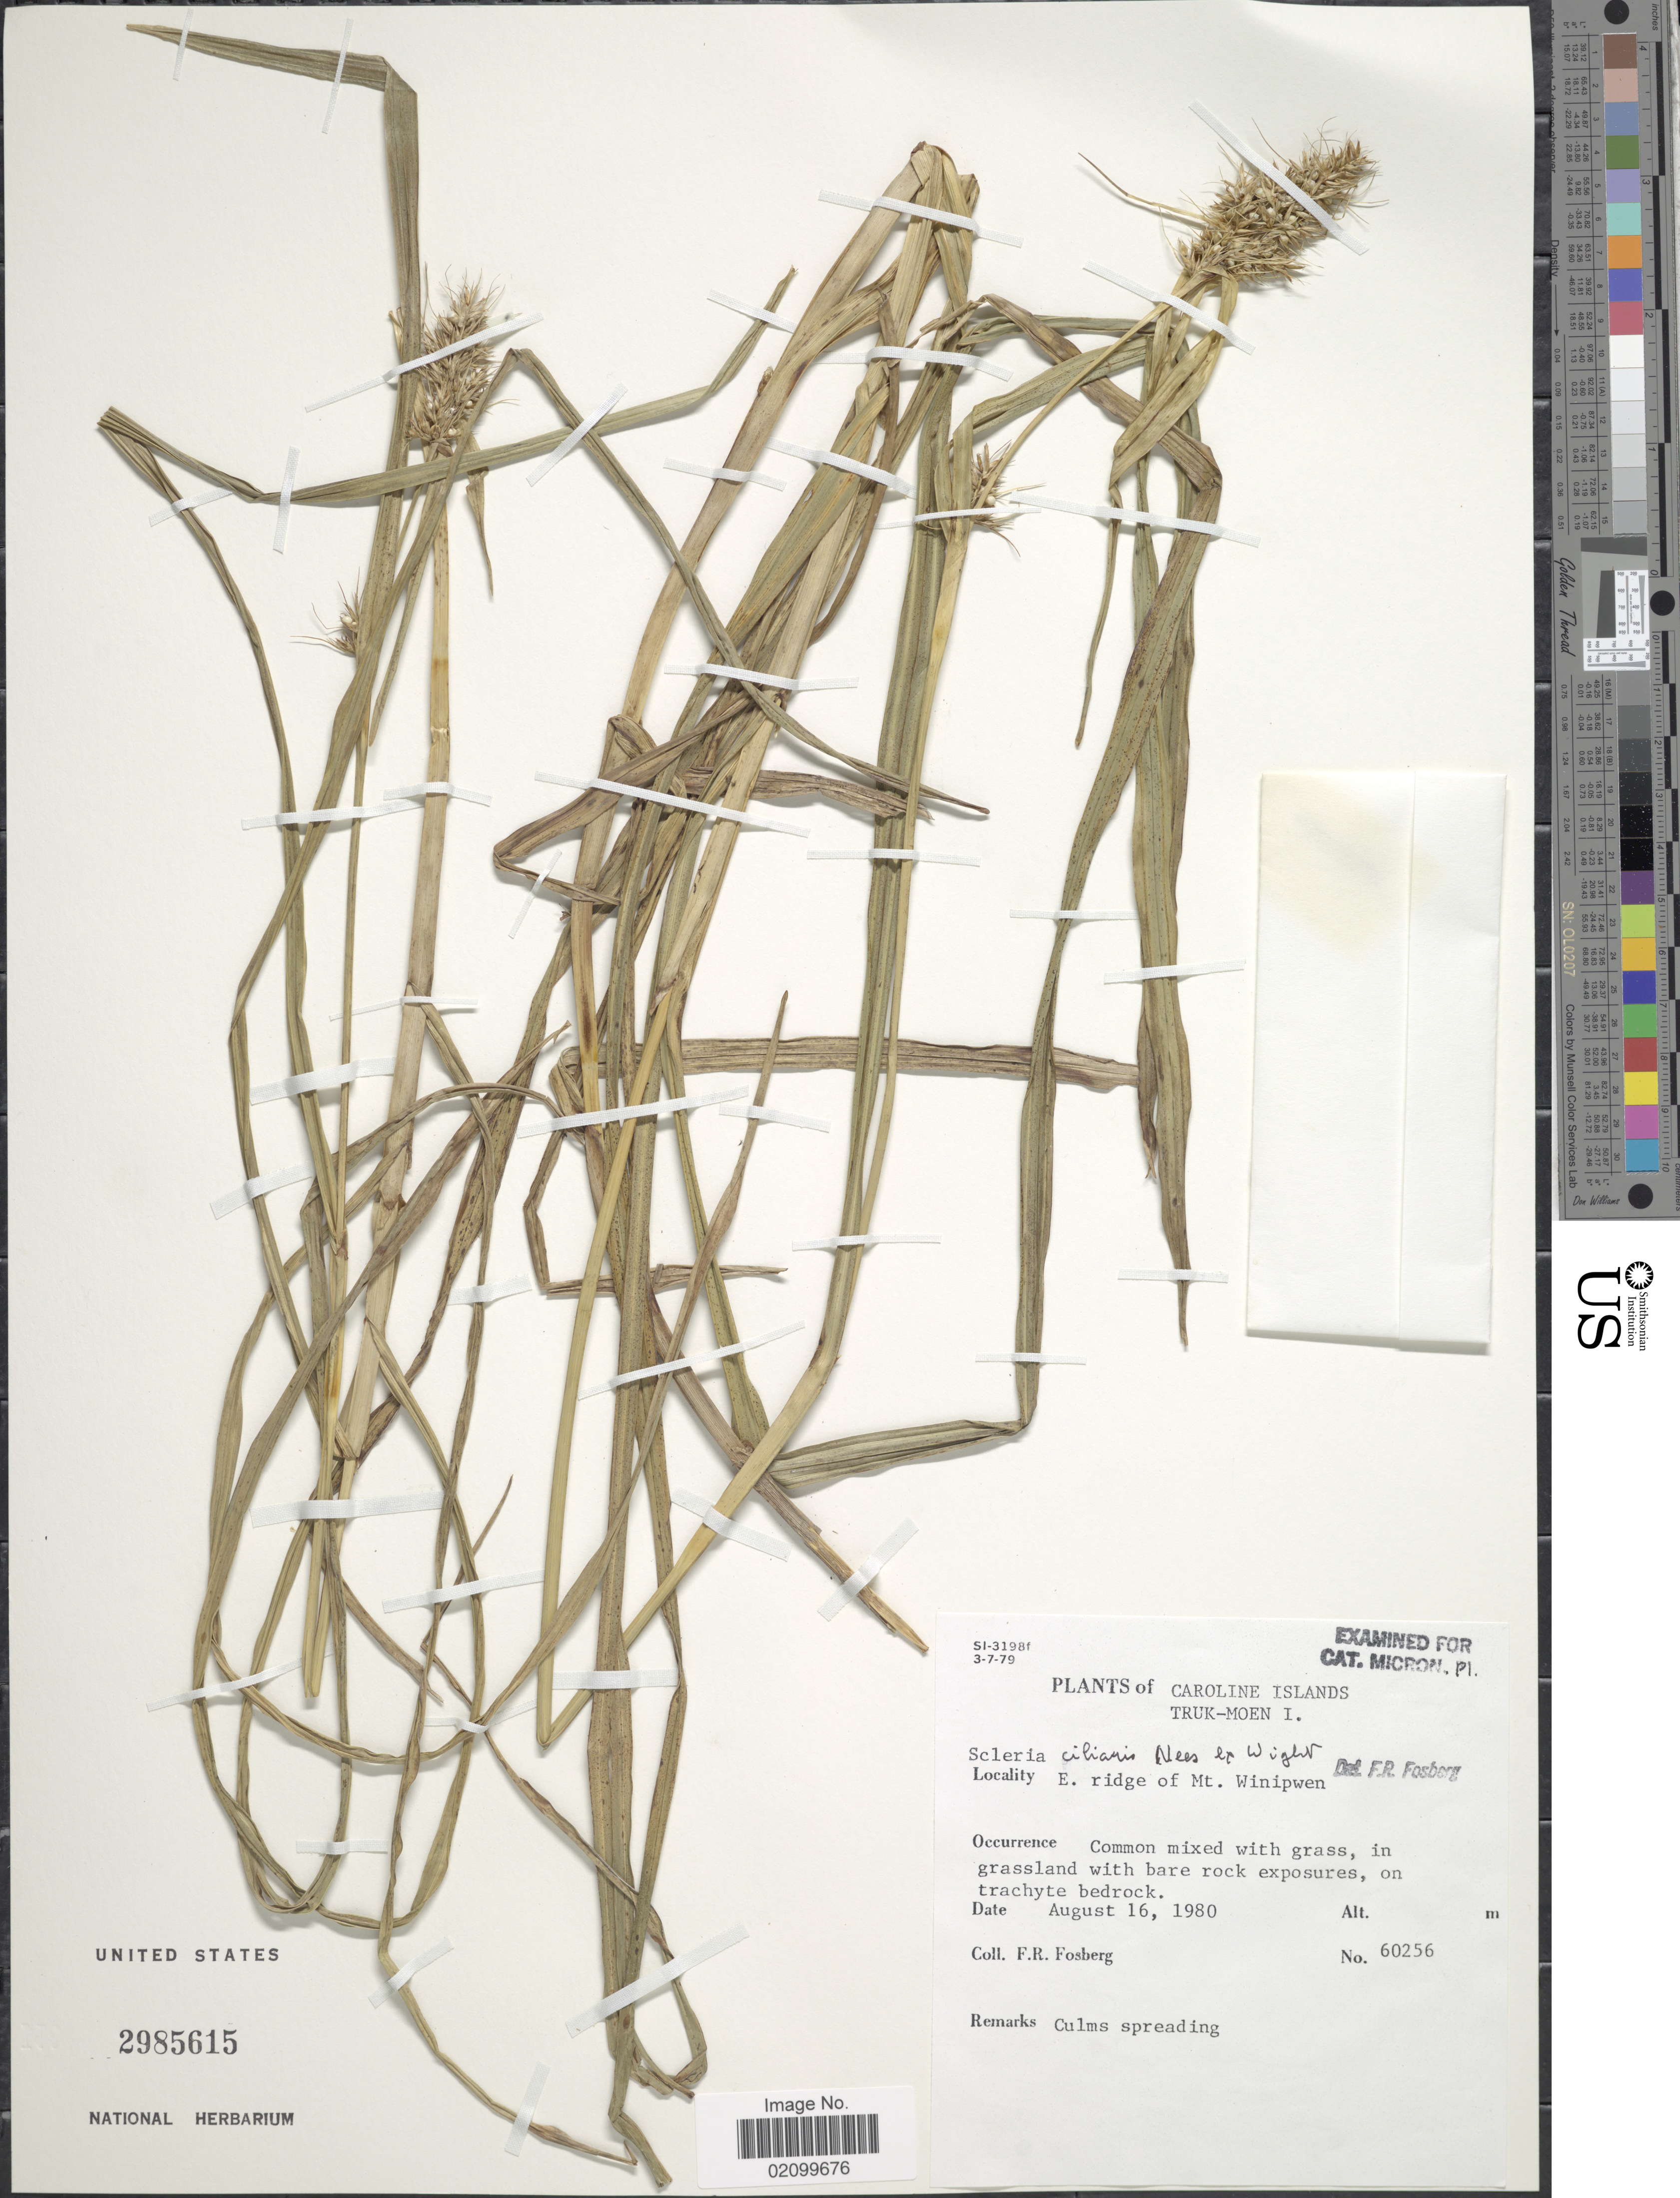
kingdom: Plantae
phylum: Tracheophyta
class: Liliopsida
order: Poales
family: Cyperaceae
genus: Scleria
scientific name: Scleria ciliaris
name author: Nees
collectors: F. R. Fosberg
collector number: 60256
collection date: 1980-08-16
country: Micronesia, Federated States of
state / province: Truk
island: Moen [Wono]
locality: Caroline Islands. Truk- Moen I. E. ridge of Mt. Winipwen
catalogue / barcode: US 2985615